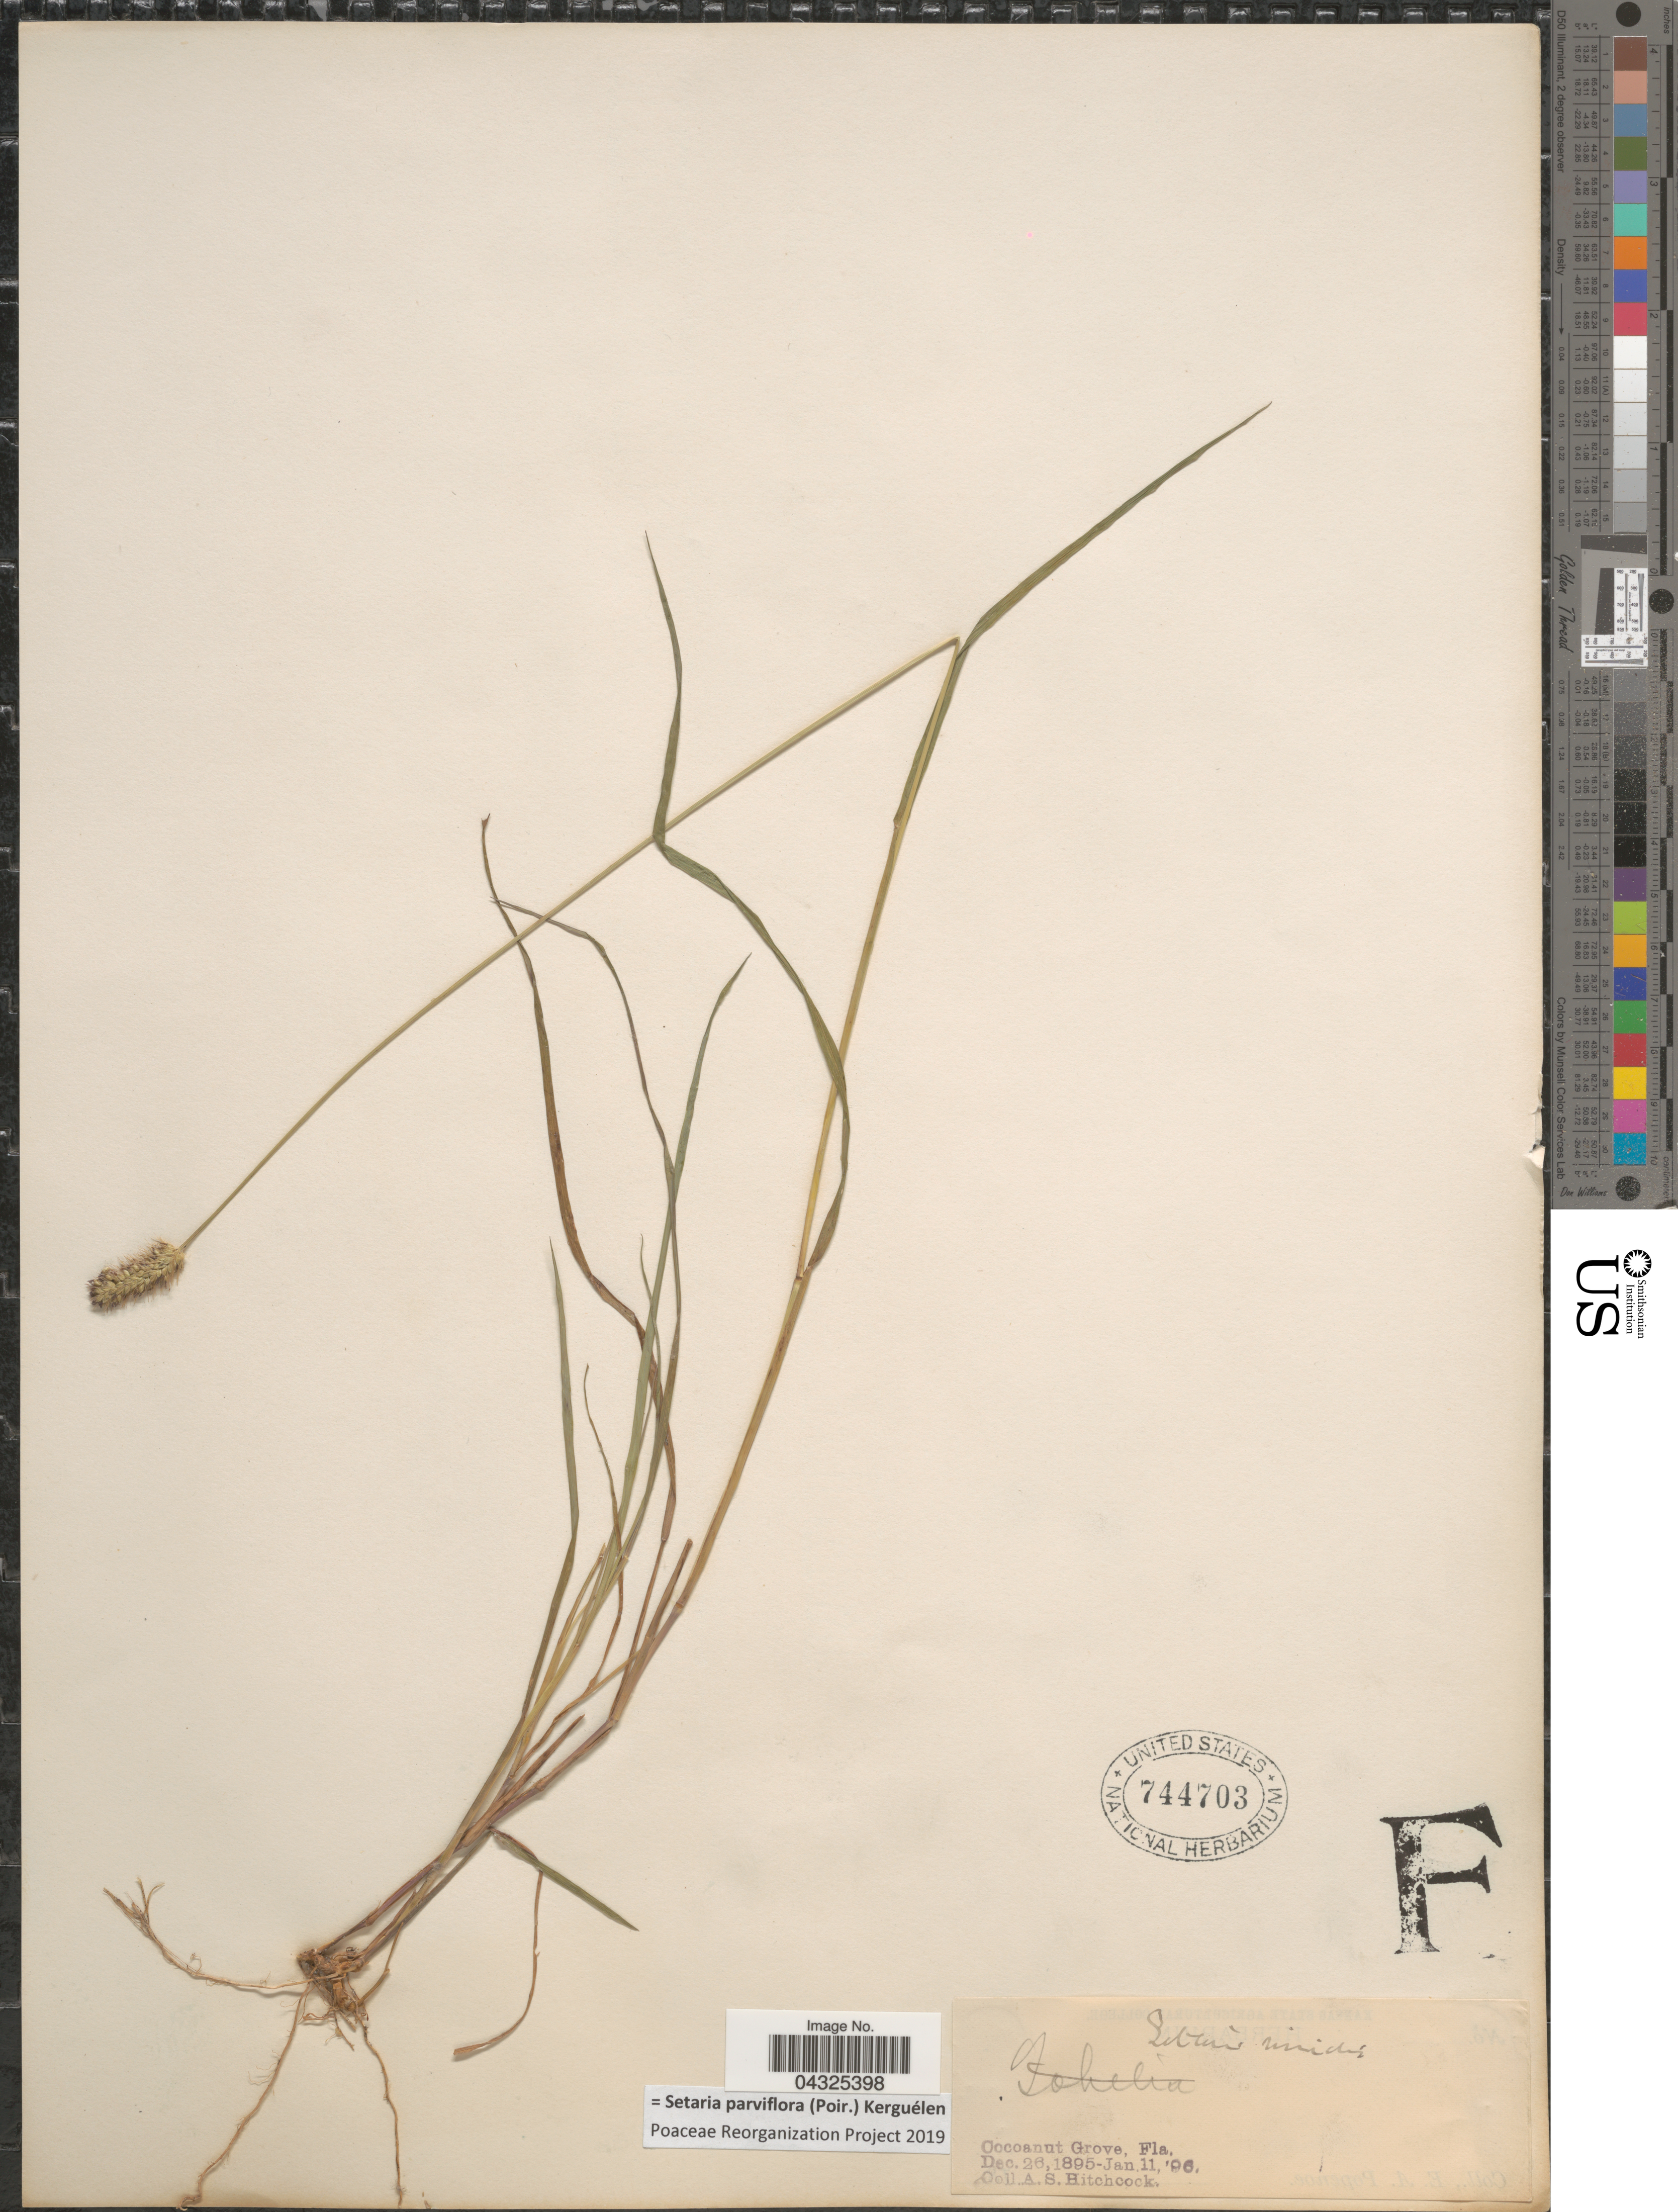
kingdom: Plantae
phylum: Tracheophyta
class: Liliopsida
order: Poales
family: Poaceae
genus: Setaria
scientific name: Setaria parviflora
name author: (Poir.) Kerguélen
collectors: A. S. Hitchcock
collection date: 1895-12-26/1896-01-11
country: United States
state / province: Florida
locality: Cocoanut Grove.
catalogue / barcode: US 744703